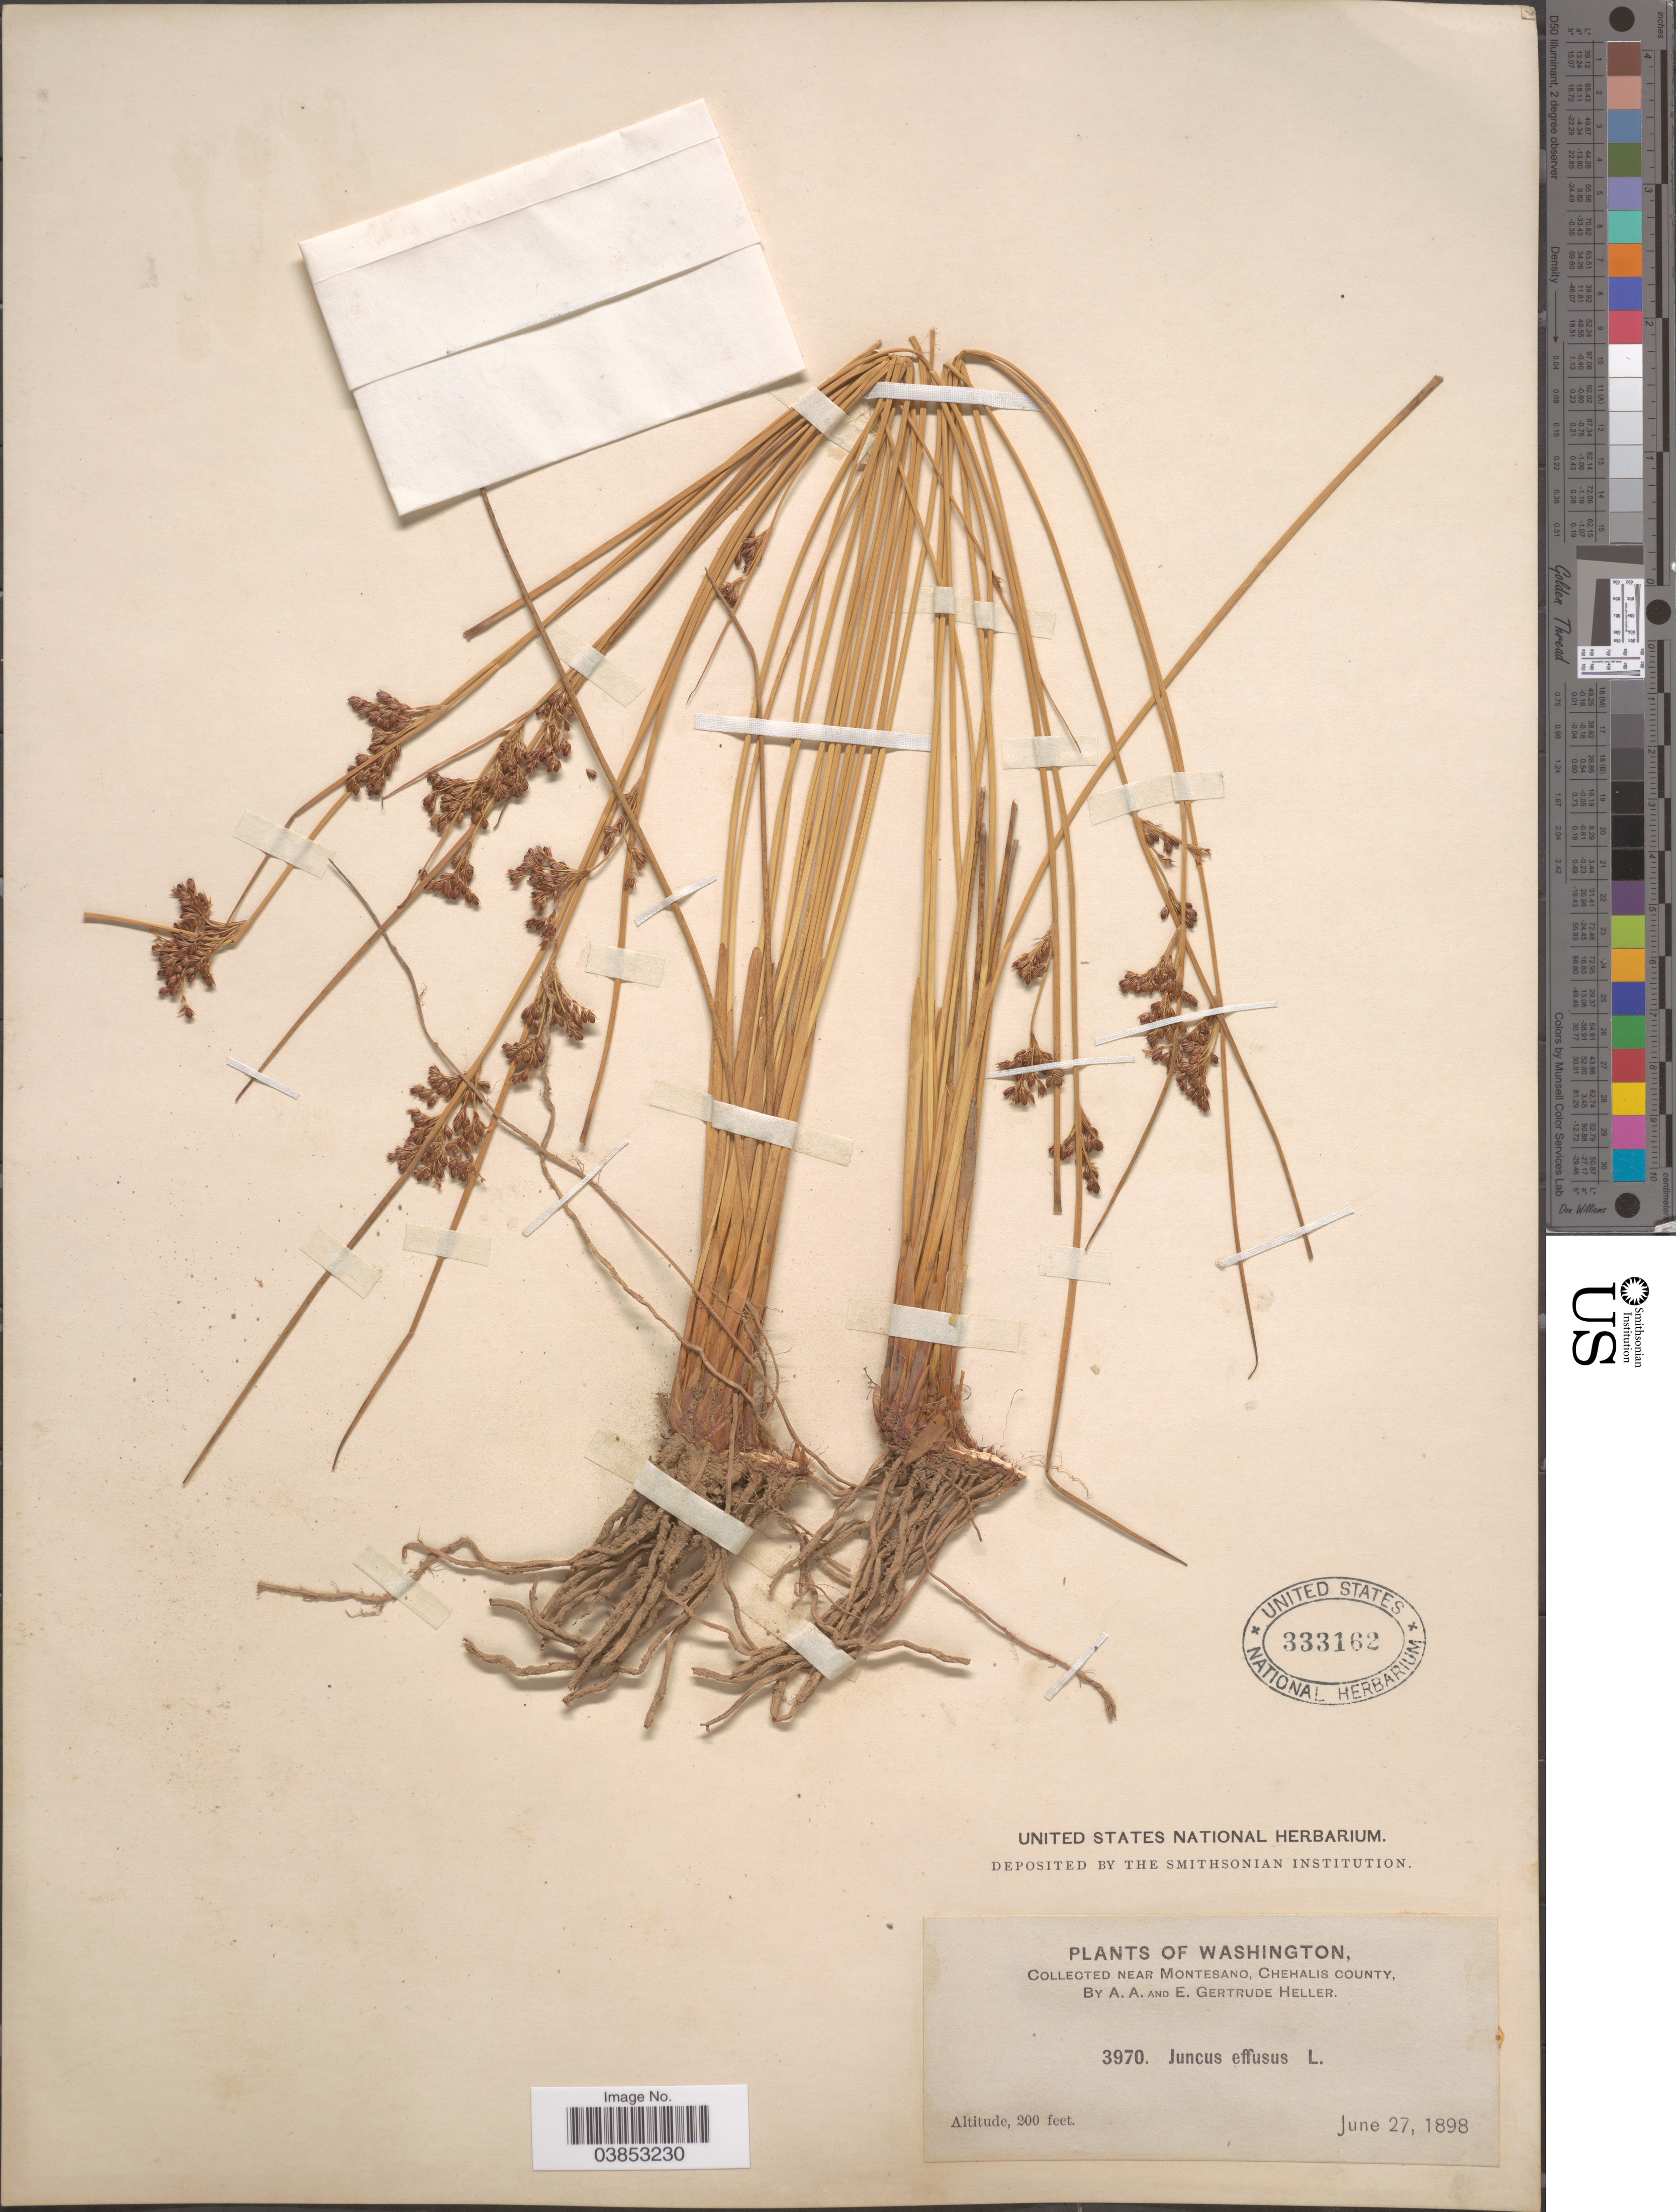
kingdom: Plantae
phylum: Tracheophyta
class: Liliopsida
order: Poales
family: Juncaceae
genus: Juncus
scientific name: Juncus effusus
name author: L.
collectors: A. A. Heller & E. G. Heller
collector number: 3970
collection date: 1898-06-27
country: United States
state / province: Washington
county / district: Grays Harbor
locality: Near Montesano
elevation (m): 61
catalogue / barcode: US 333162